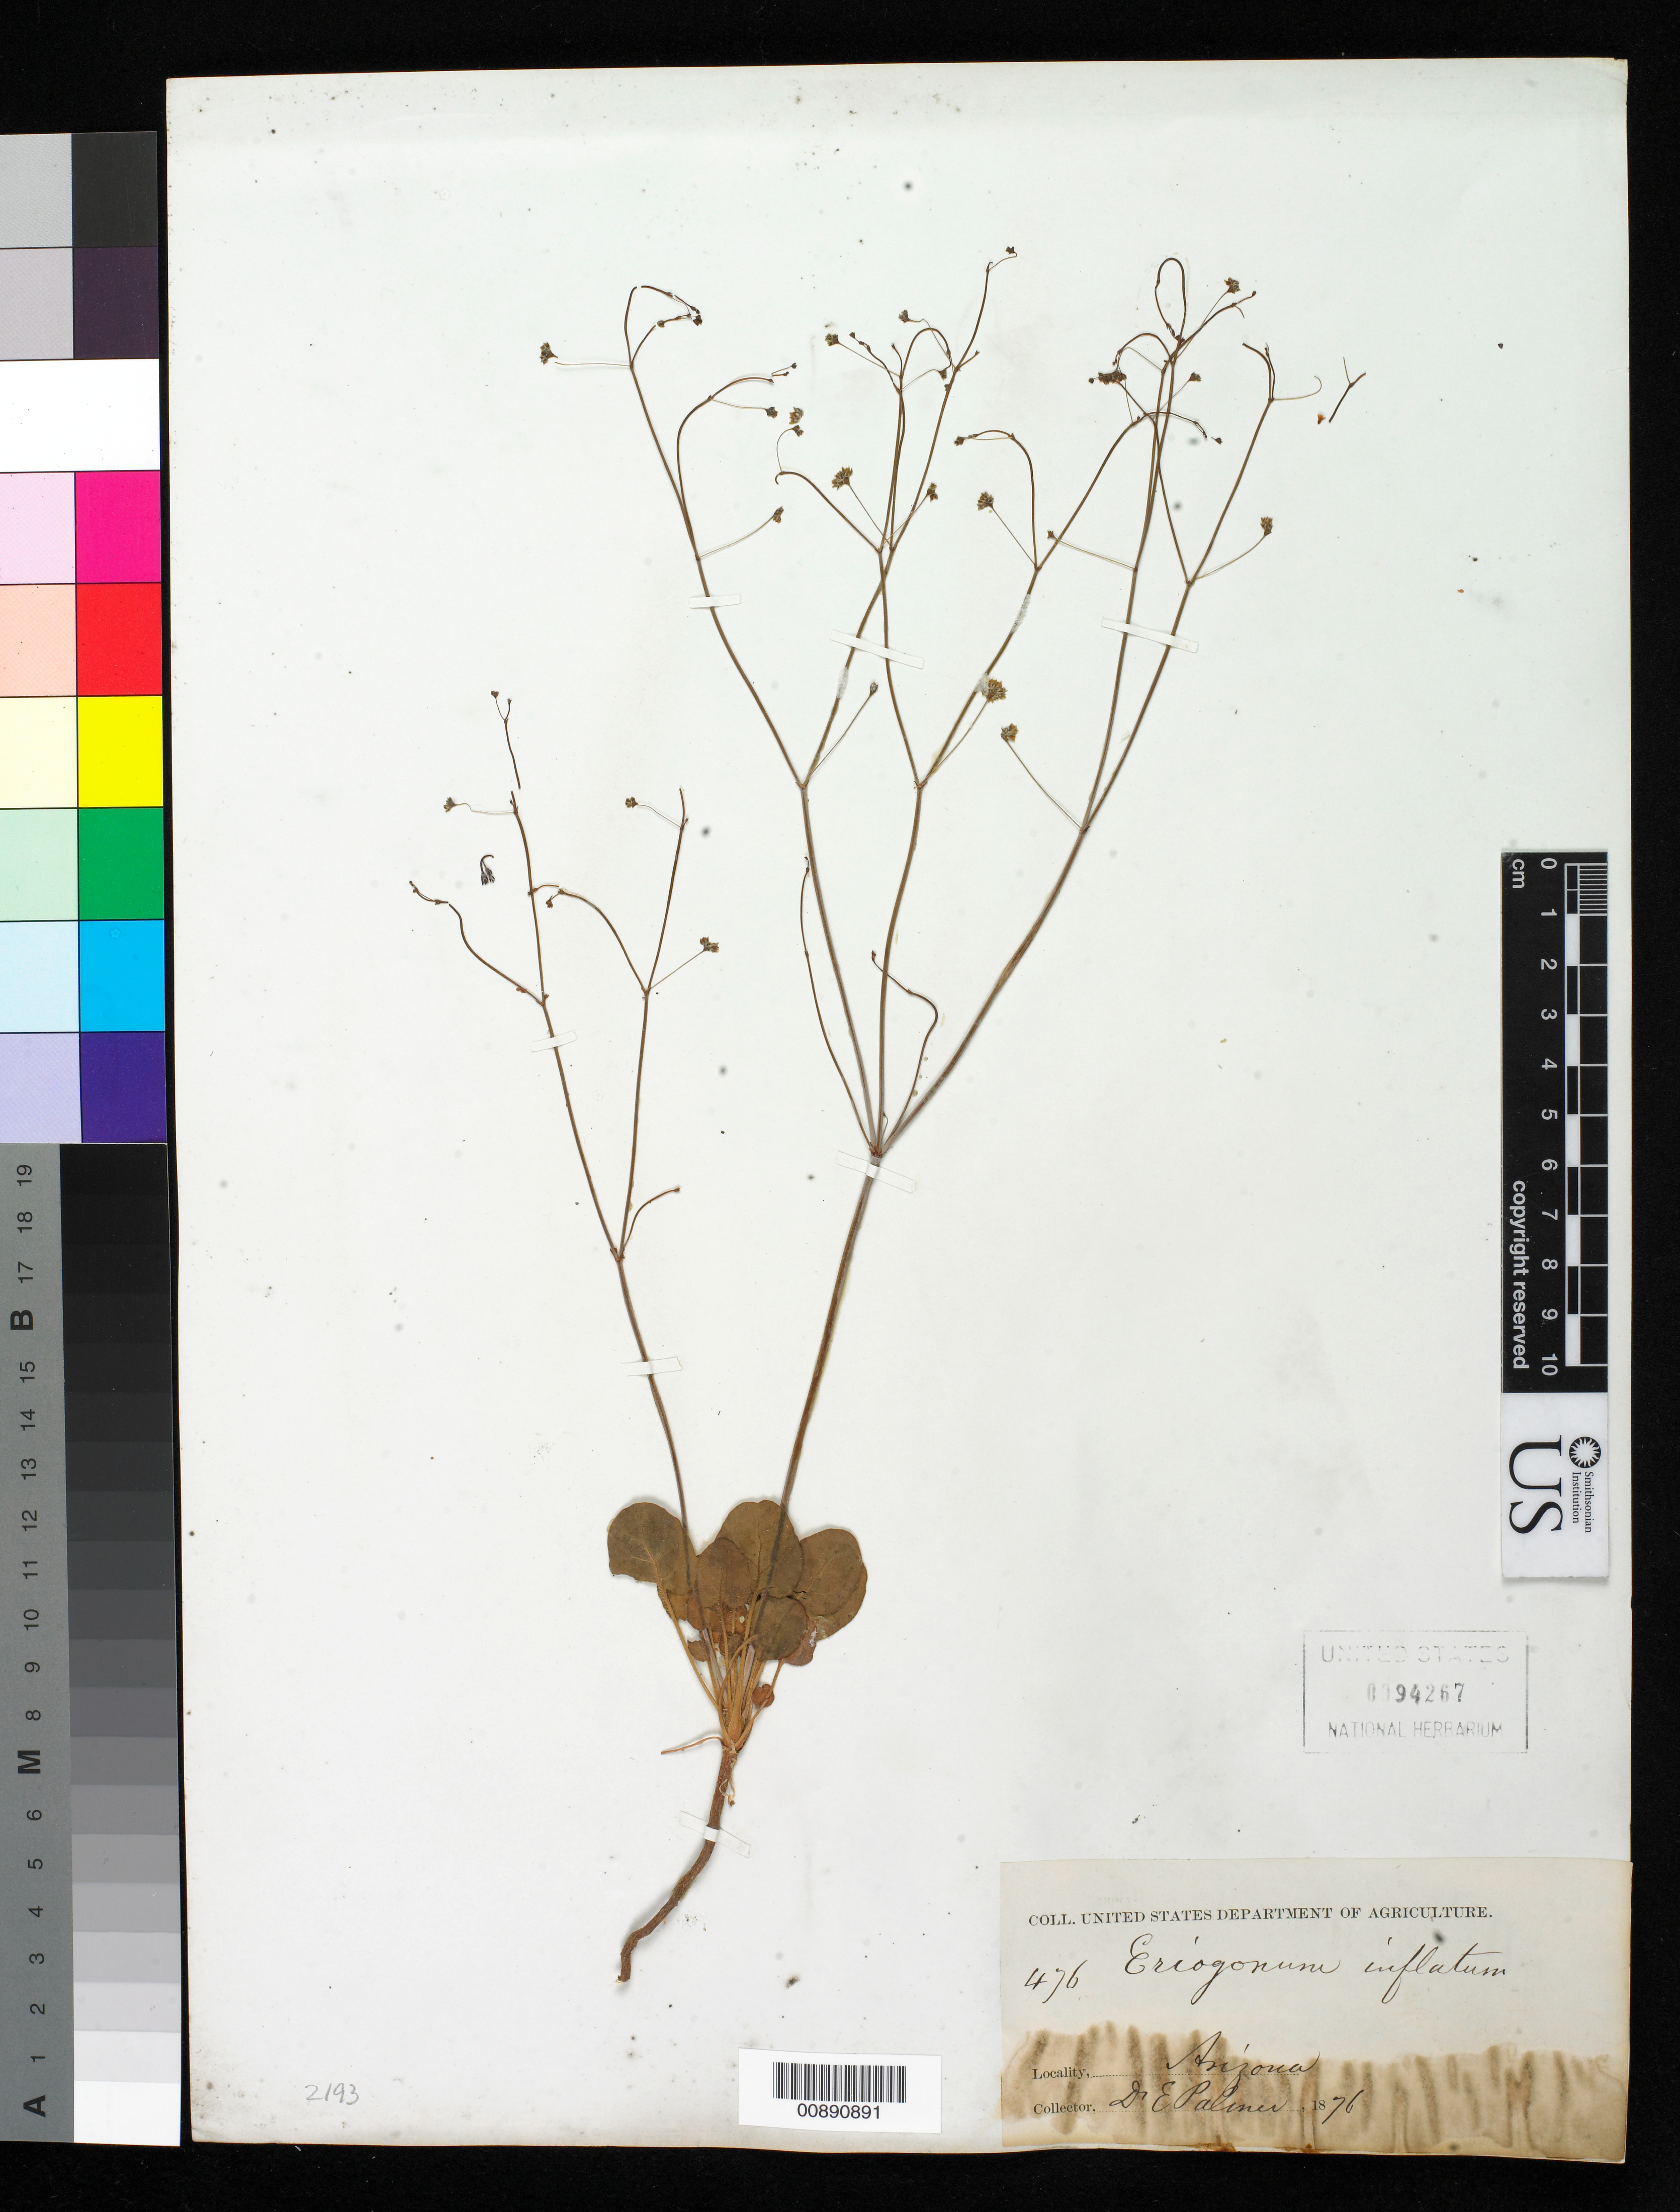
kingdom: Plantae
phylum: Tracheophyta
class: Magnoliopsida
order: Caryophyllales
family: Polygonaceae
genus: Eriogonum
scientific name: Eriogonum inflatum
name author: Torr. & Frém.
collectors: E. Palmer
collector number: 476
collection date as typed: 1876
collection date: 1876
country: United States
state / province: Arizona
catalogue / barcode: US 94267